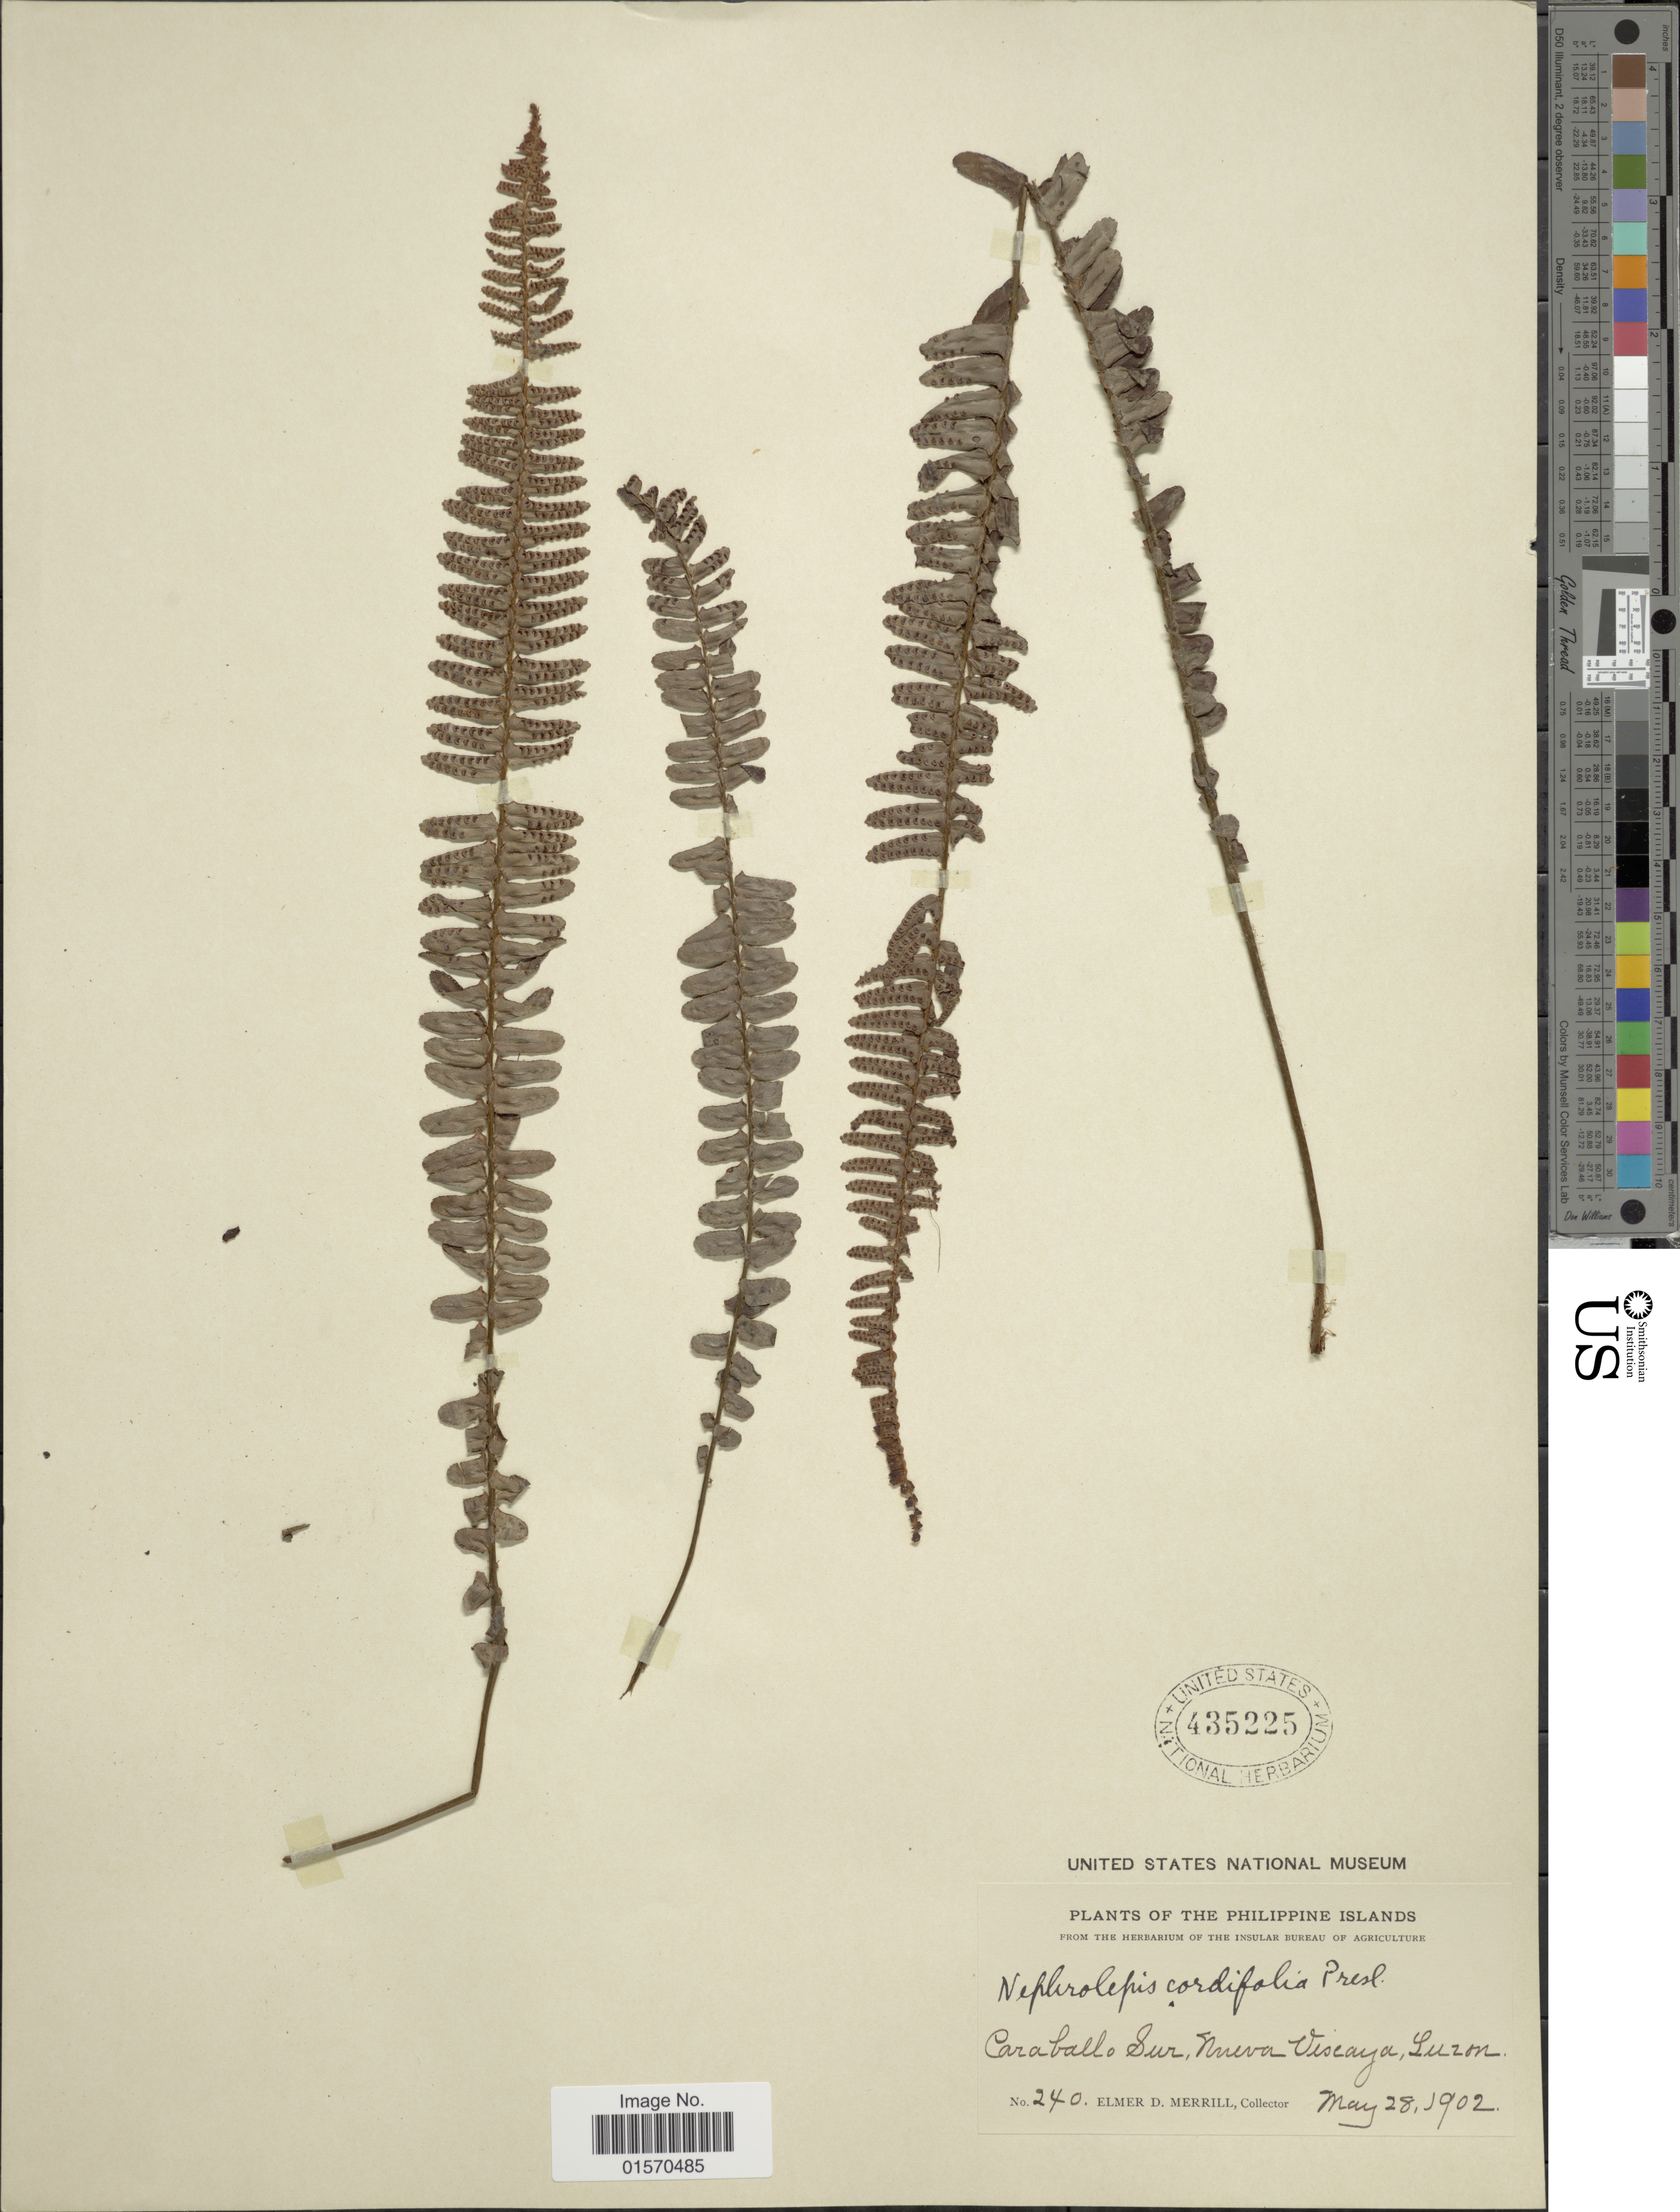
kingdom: Plantae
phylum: Tracheophyta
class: Polypodiopsida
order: Polypodiales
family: Nephrolepidaceae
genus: Nephrolepis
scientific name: Nephrolepis cordifolia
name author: (L.) C. Presl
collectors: E. D. Merrill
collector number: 240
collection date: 1902-05-28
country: Philippines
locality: Philippine Islands. Carabello Sur, Nueva Viscaya, Luzon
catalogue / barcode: US 435225